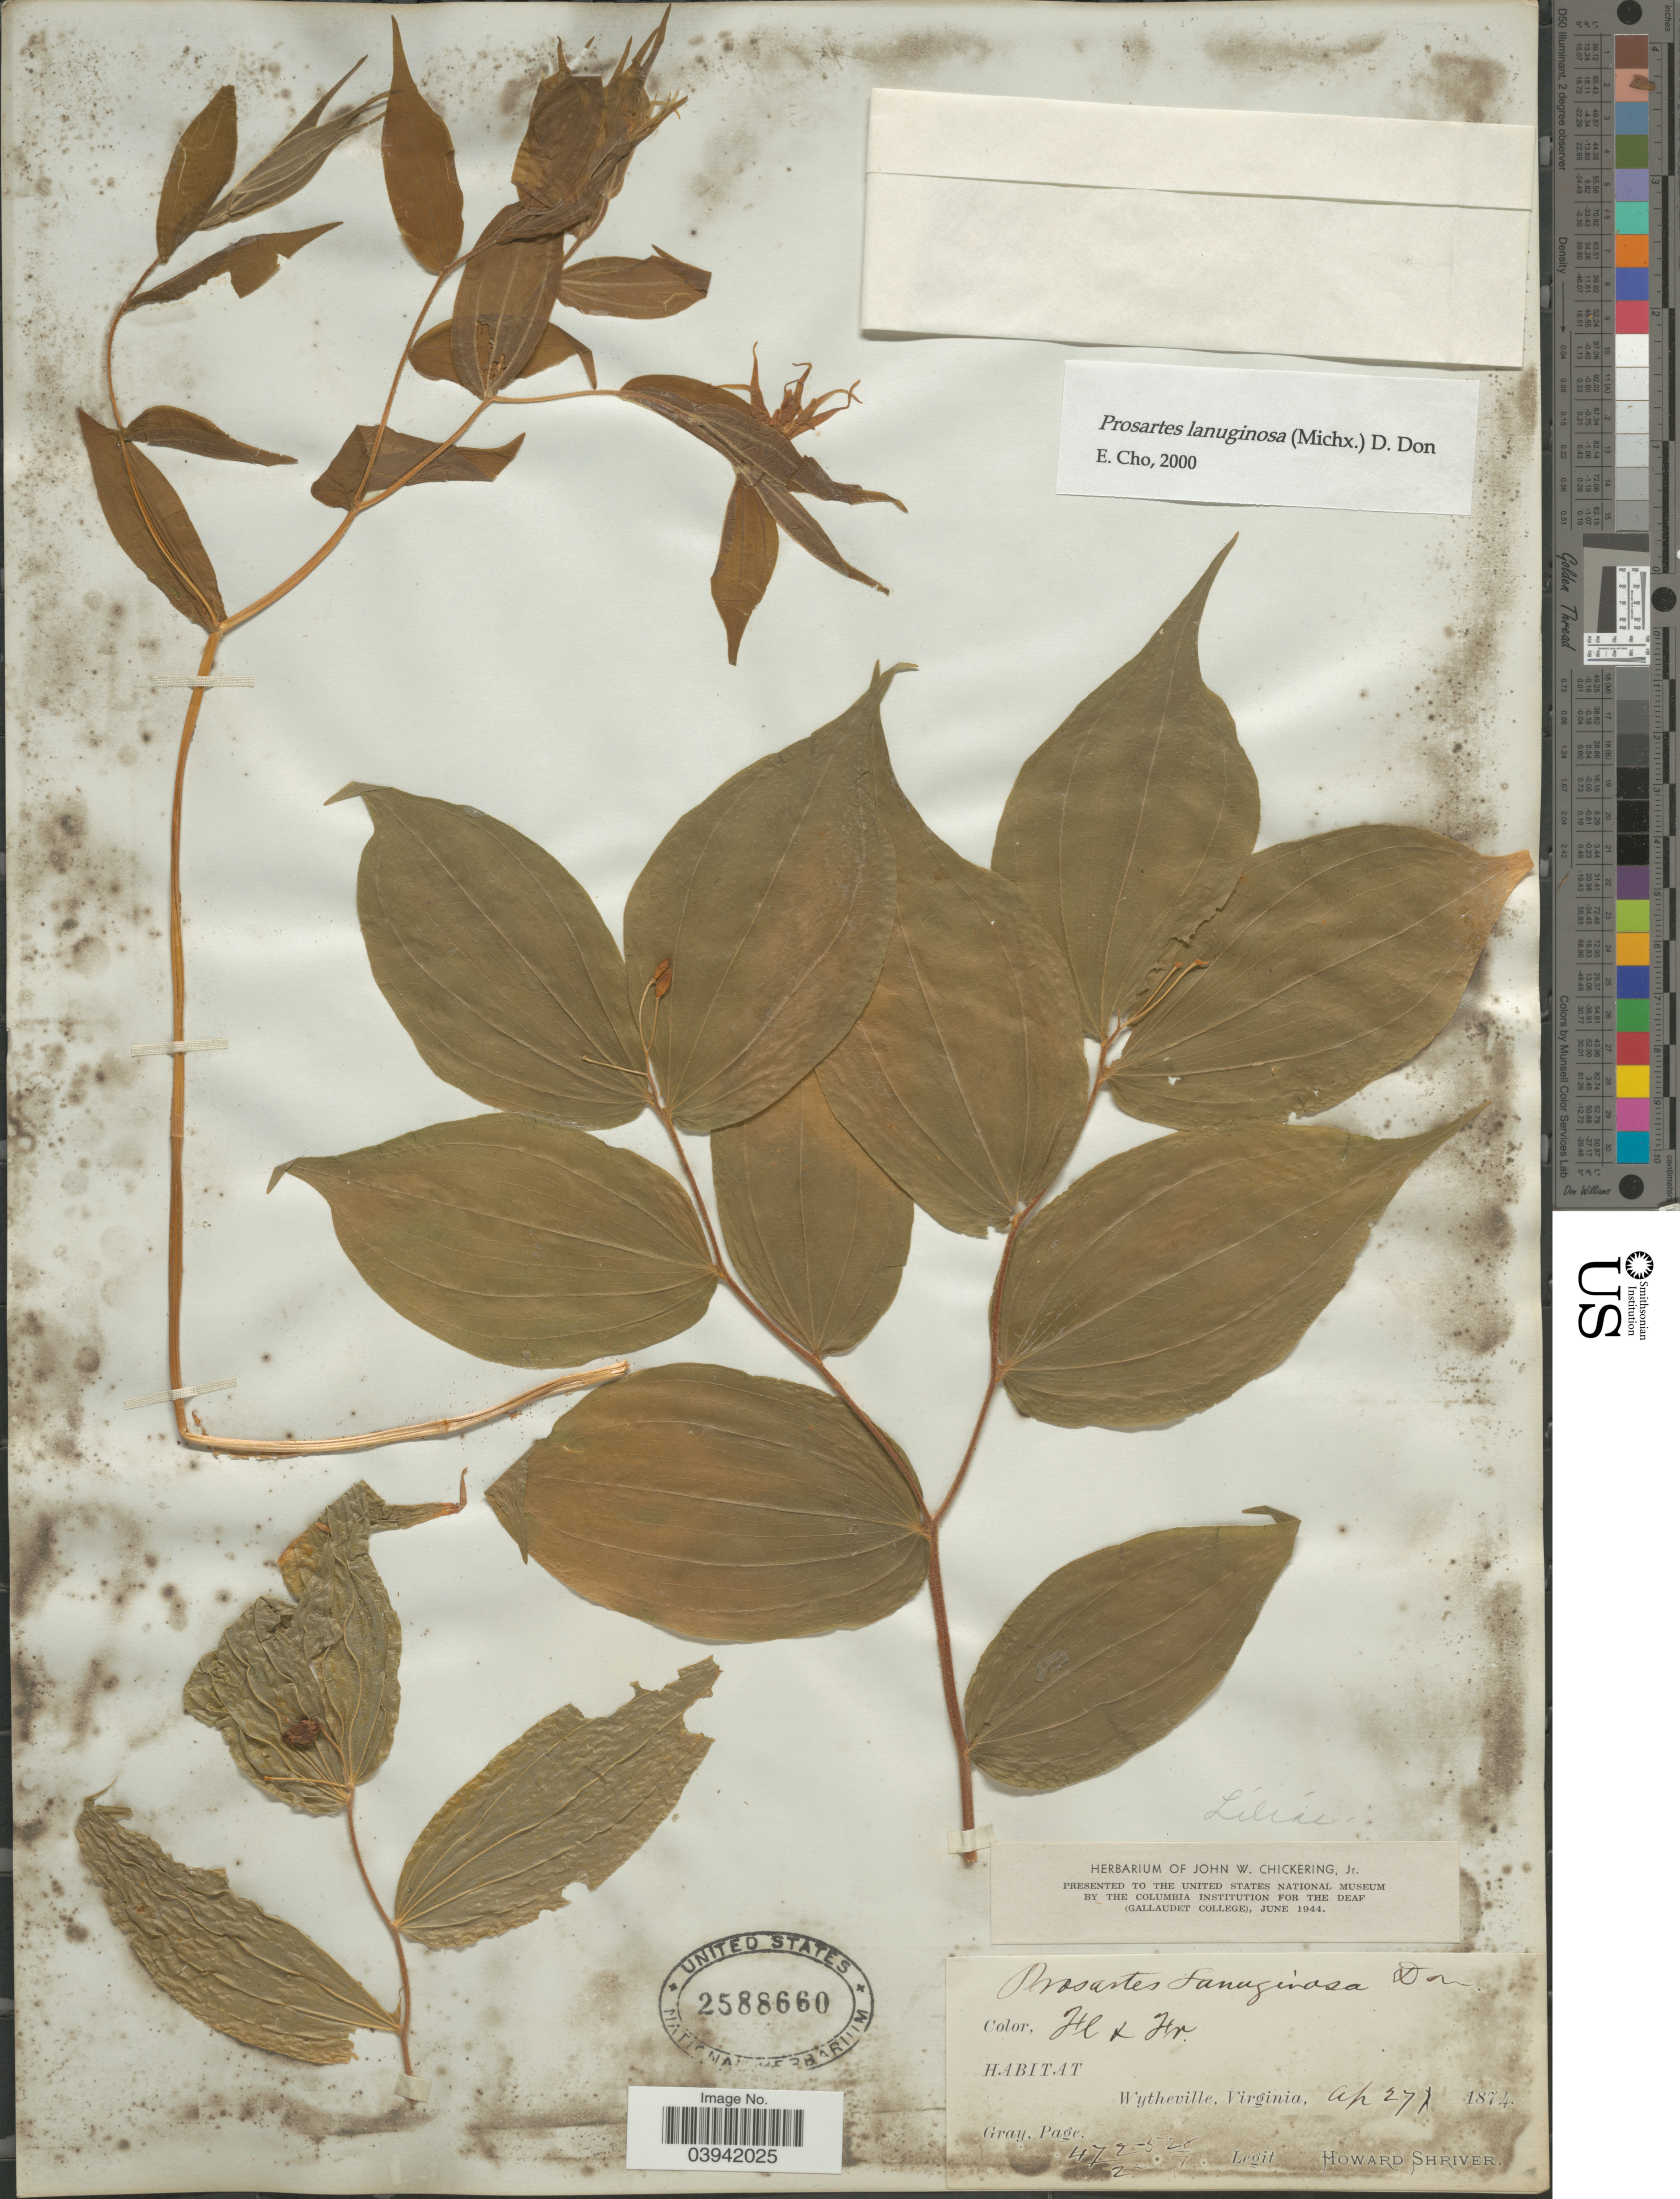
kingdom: Plantae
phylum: Tracheophyta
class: Liliopsida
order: Liliales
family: Liliaceae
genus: Prosartes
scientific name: Prosartes lanuginosa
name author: D. Don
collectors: H. Shriver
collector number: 472-528/2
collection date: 1874-04-27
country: United States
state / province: Virginia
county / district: Wythe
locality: Wytheville.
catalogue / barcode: US 2588660